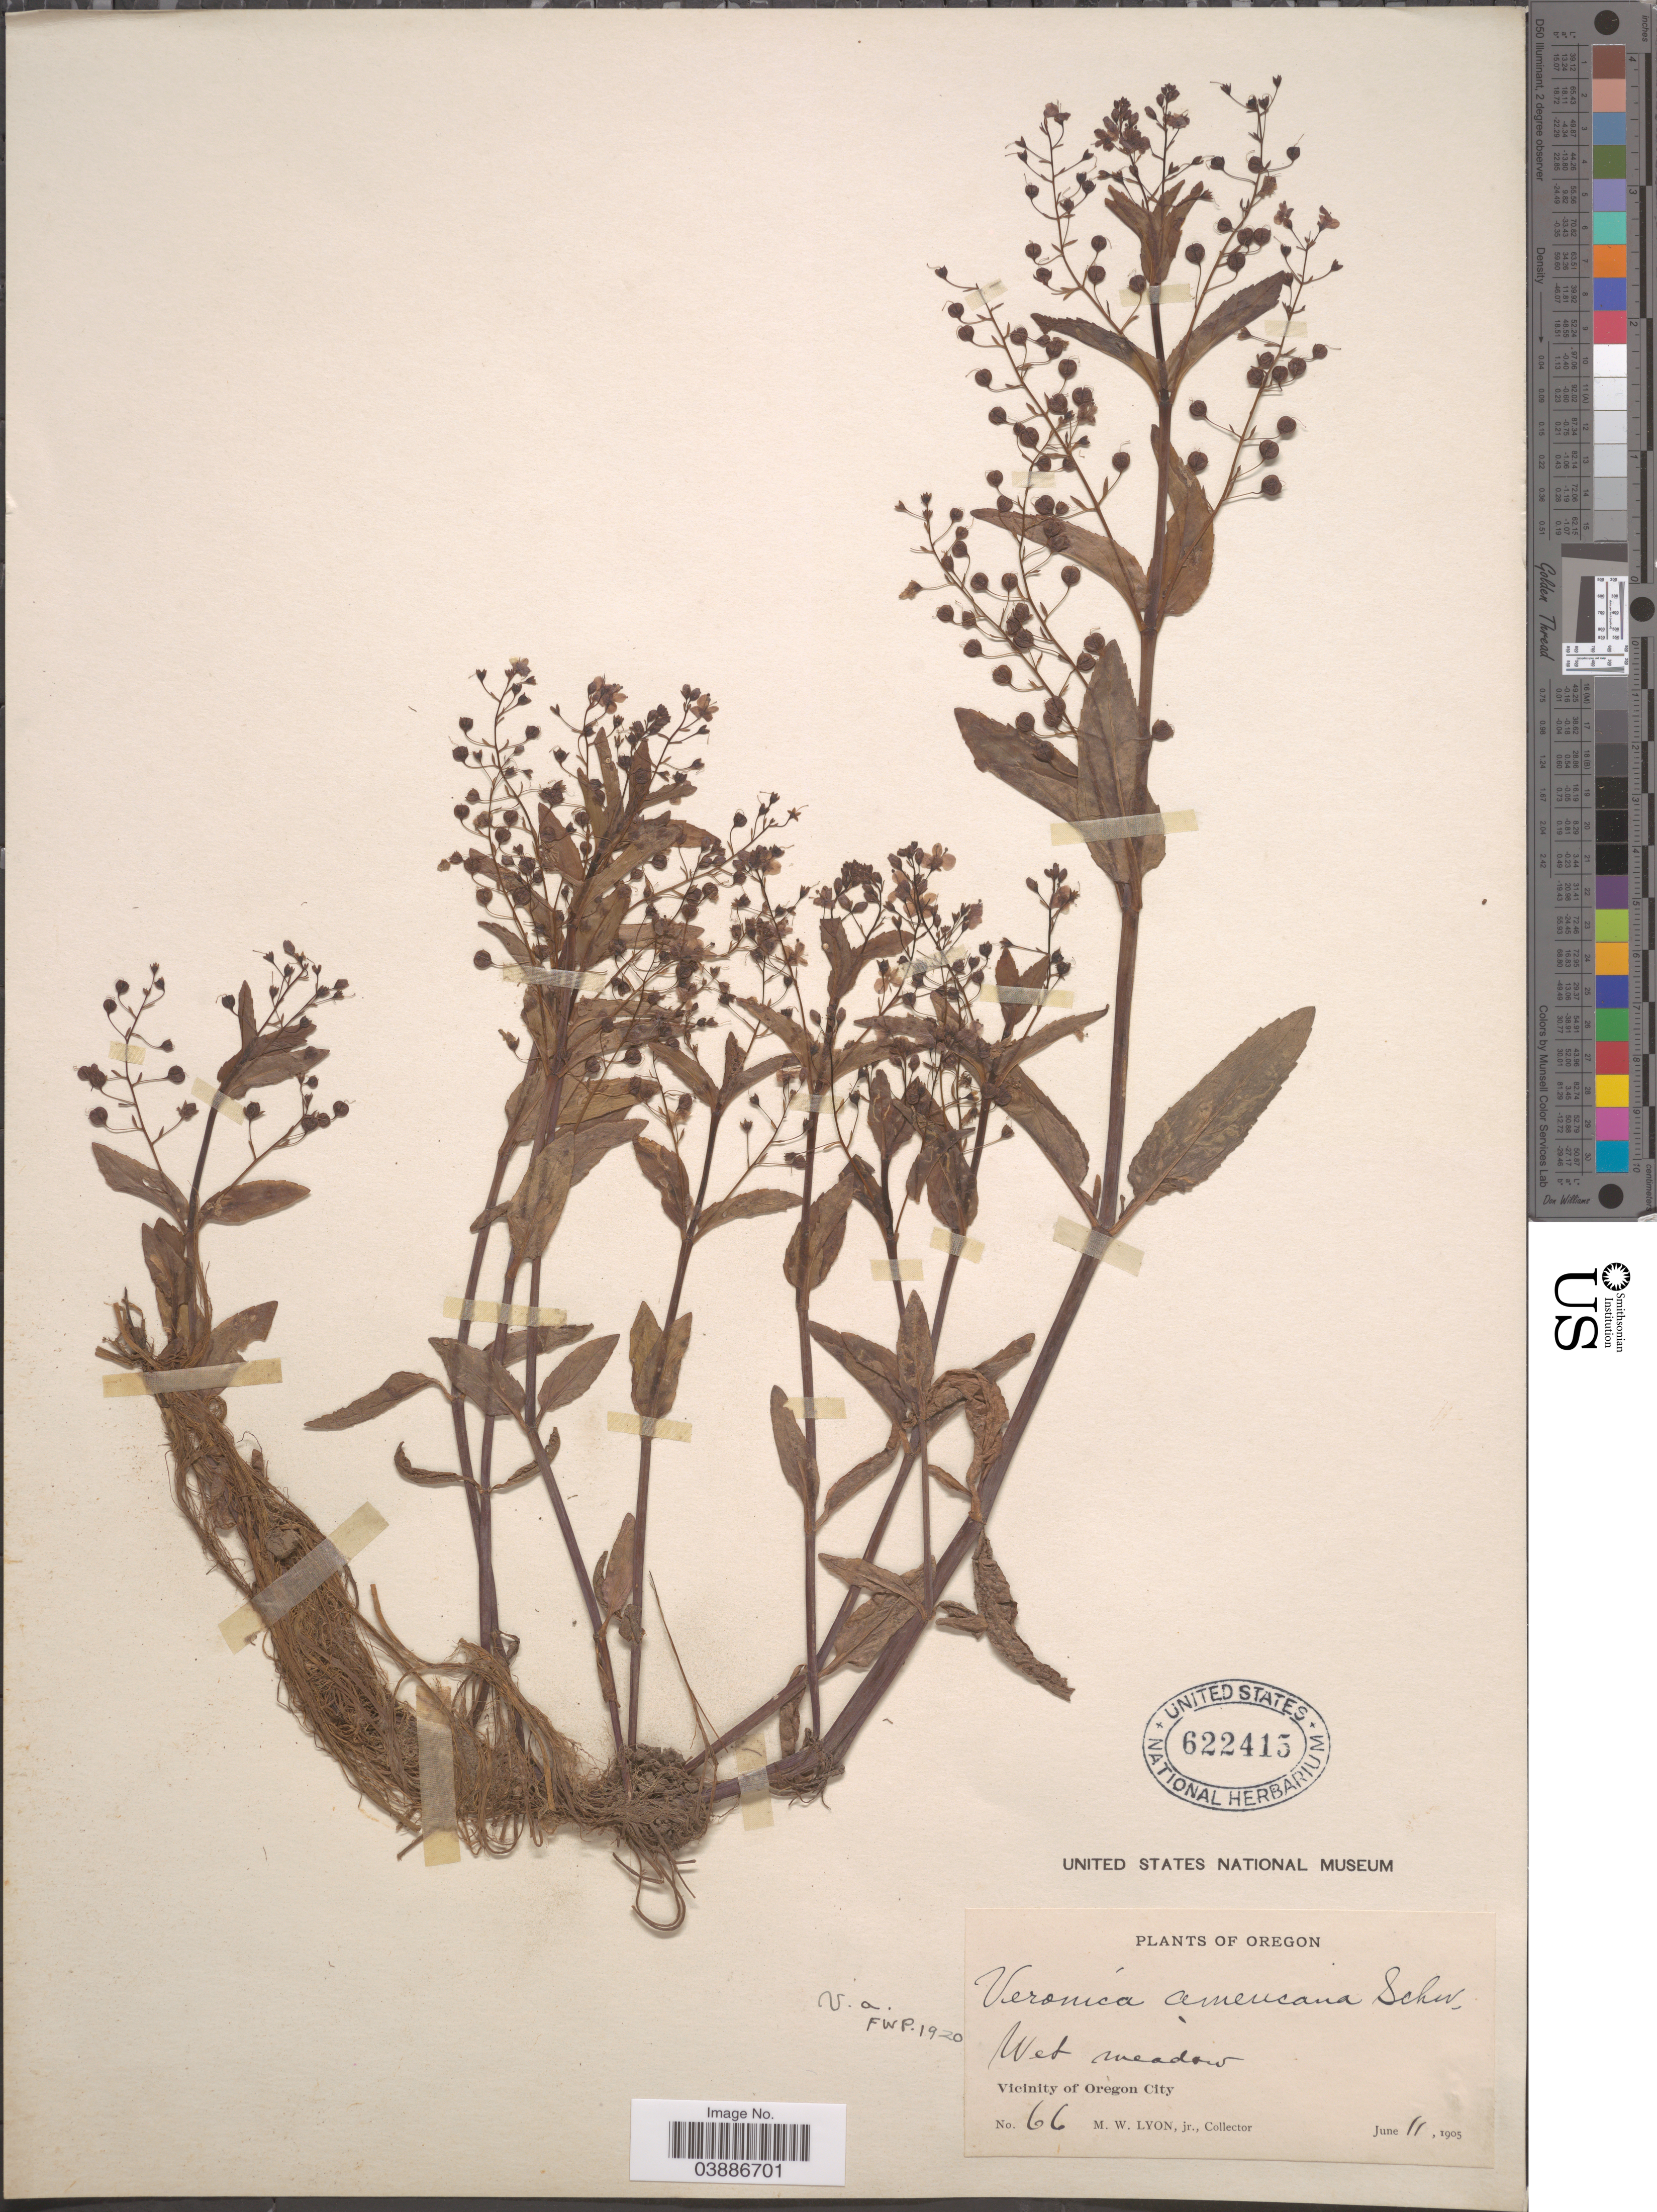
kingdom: Plantae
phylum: Tracheophyta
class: Magnoliopsida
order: Lamiales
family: Plantaginaceae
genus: Veronica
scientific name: Veronica americana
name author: Schwein. ex Benth.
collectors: M. Lyon Jr.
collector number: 66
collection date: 1905-06-11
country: United States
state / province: Oregon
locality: Vicinity of Oregon City.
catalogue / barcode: US 622415